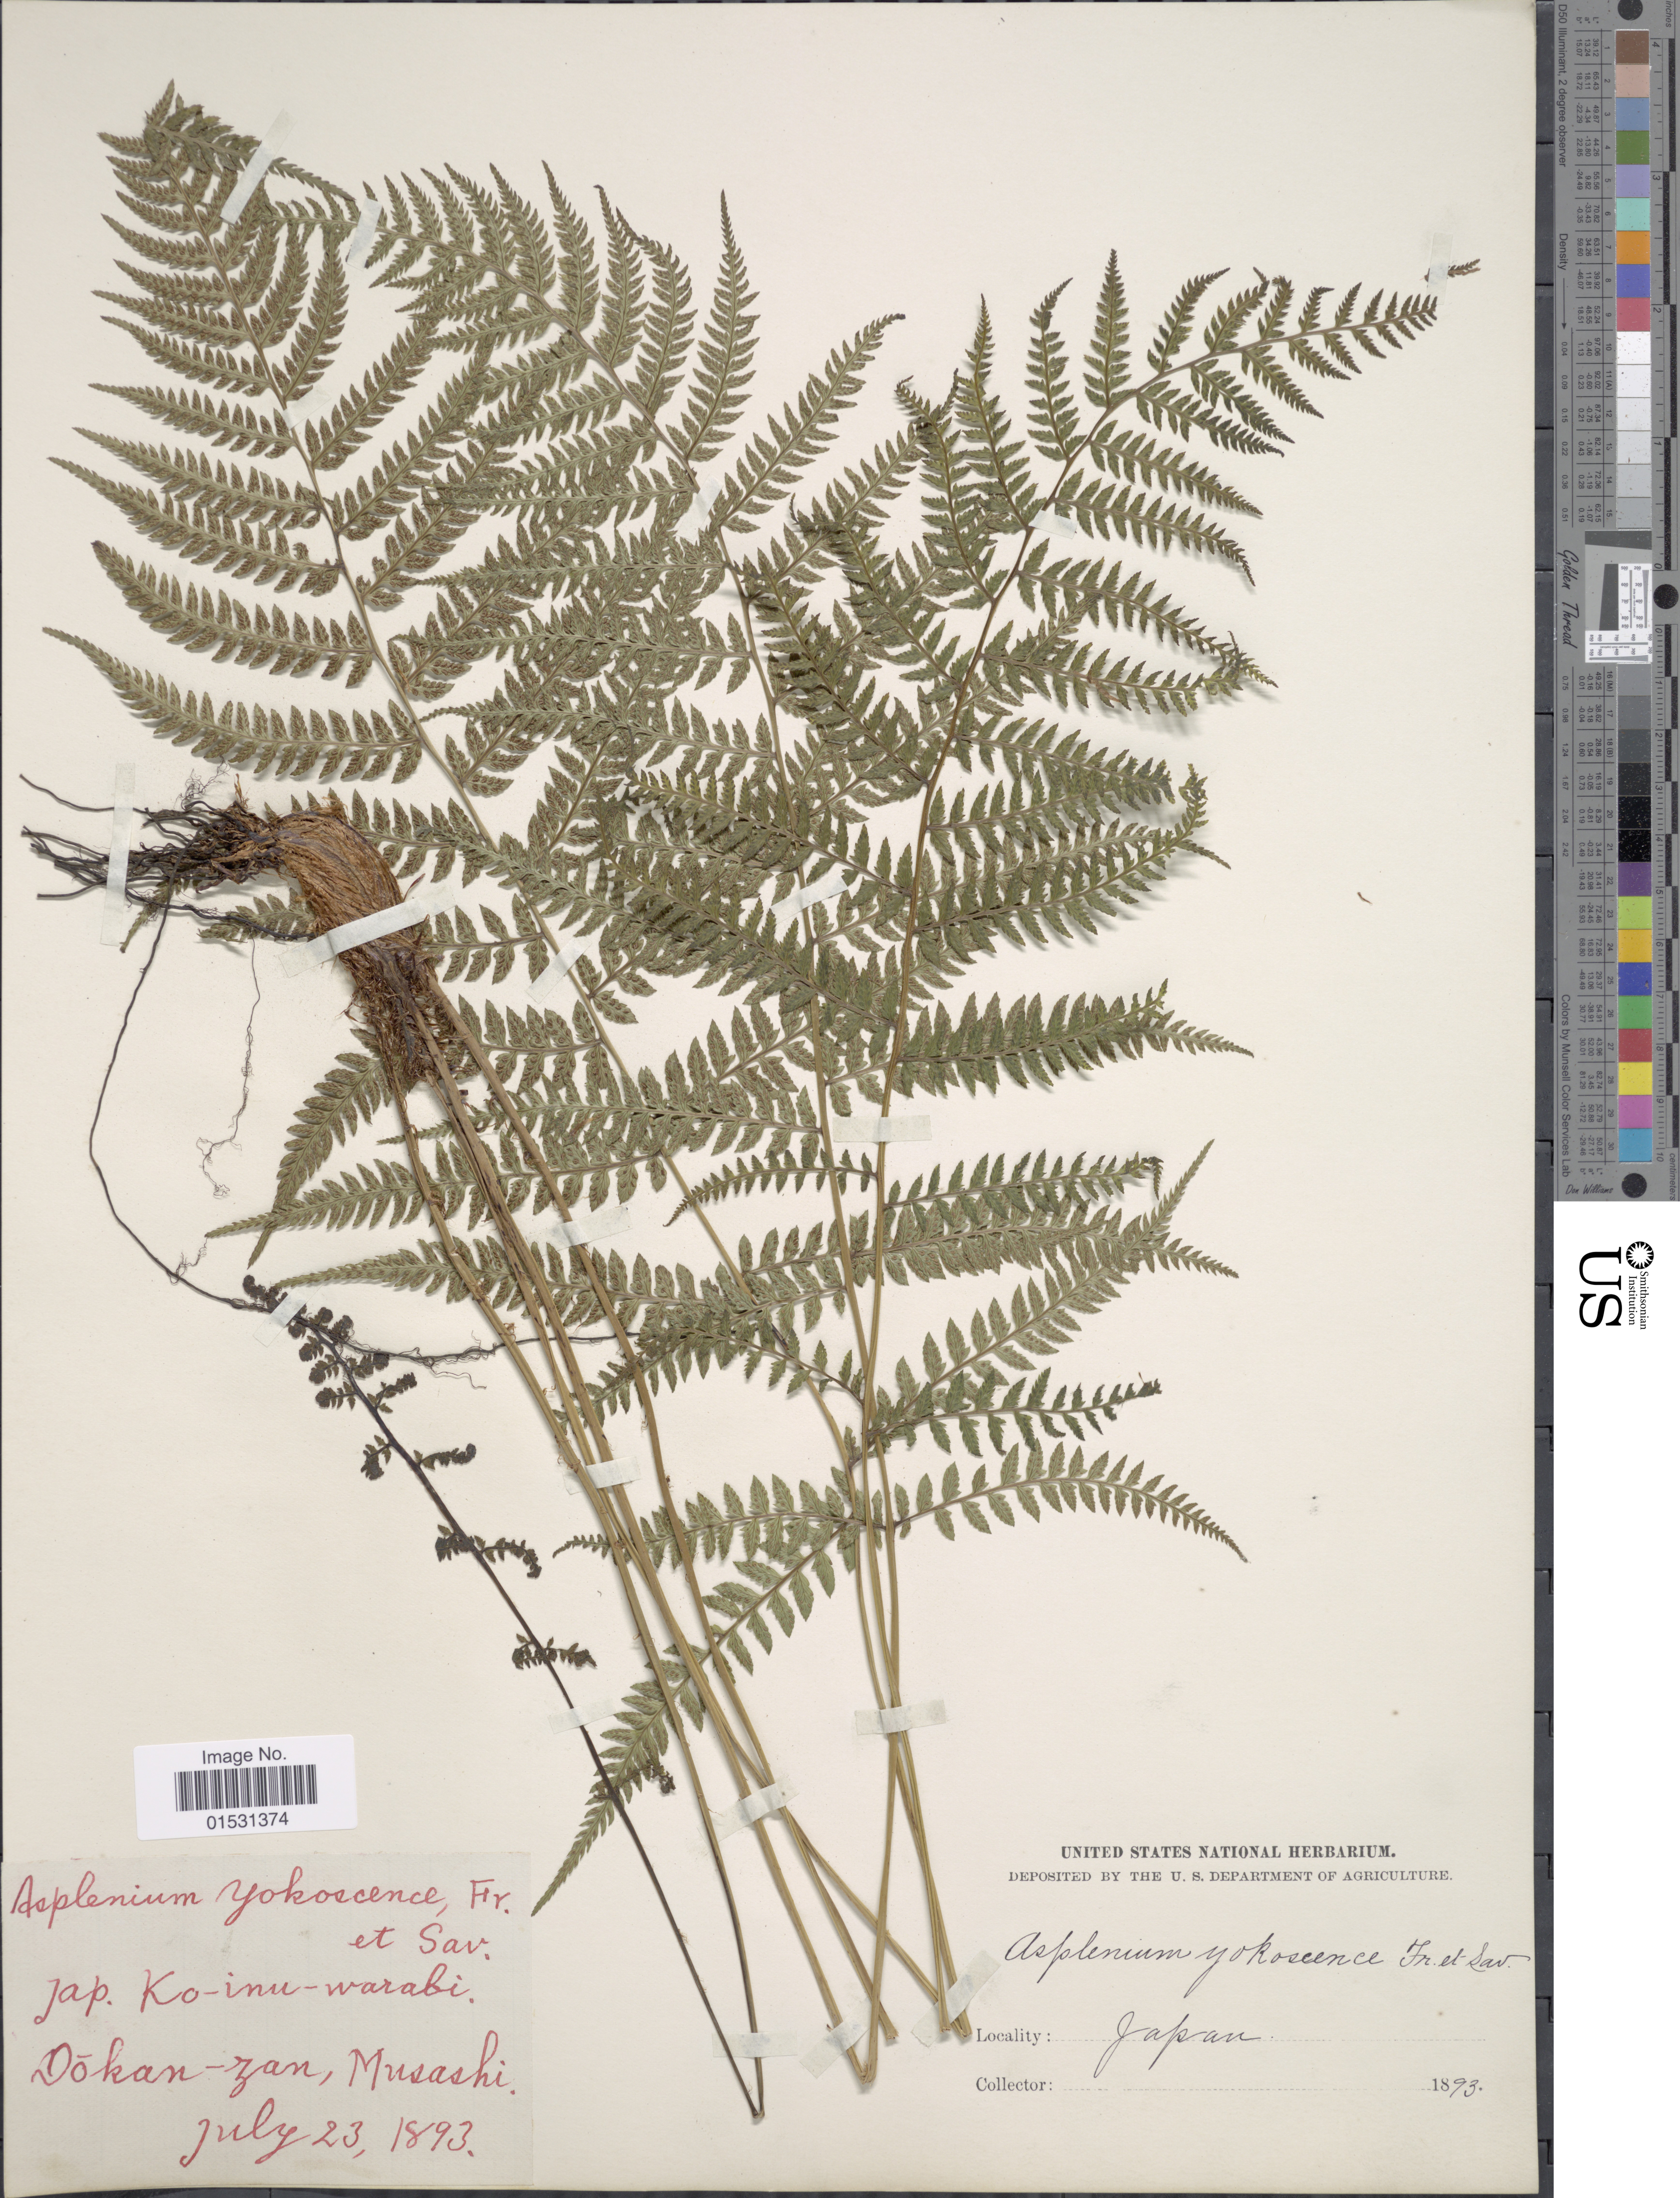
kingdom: Plantae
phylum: Tracheophyta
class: Polypodiopsida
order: Polypodiales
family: Athyriaceae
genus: Athyrium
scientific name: Athyrium yokoscense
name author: (Franch. & Sav.) Christ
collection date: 1893-07-23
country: Japan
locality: Jap. Ko-inu-warabi. Dokan-zan, Musashi.